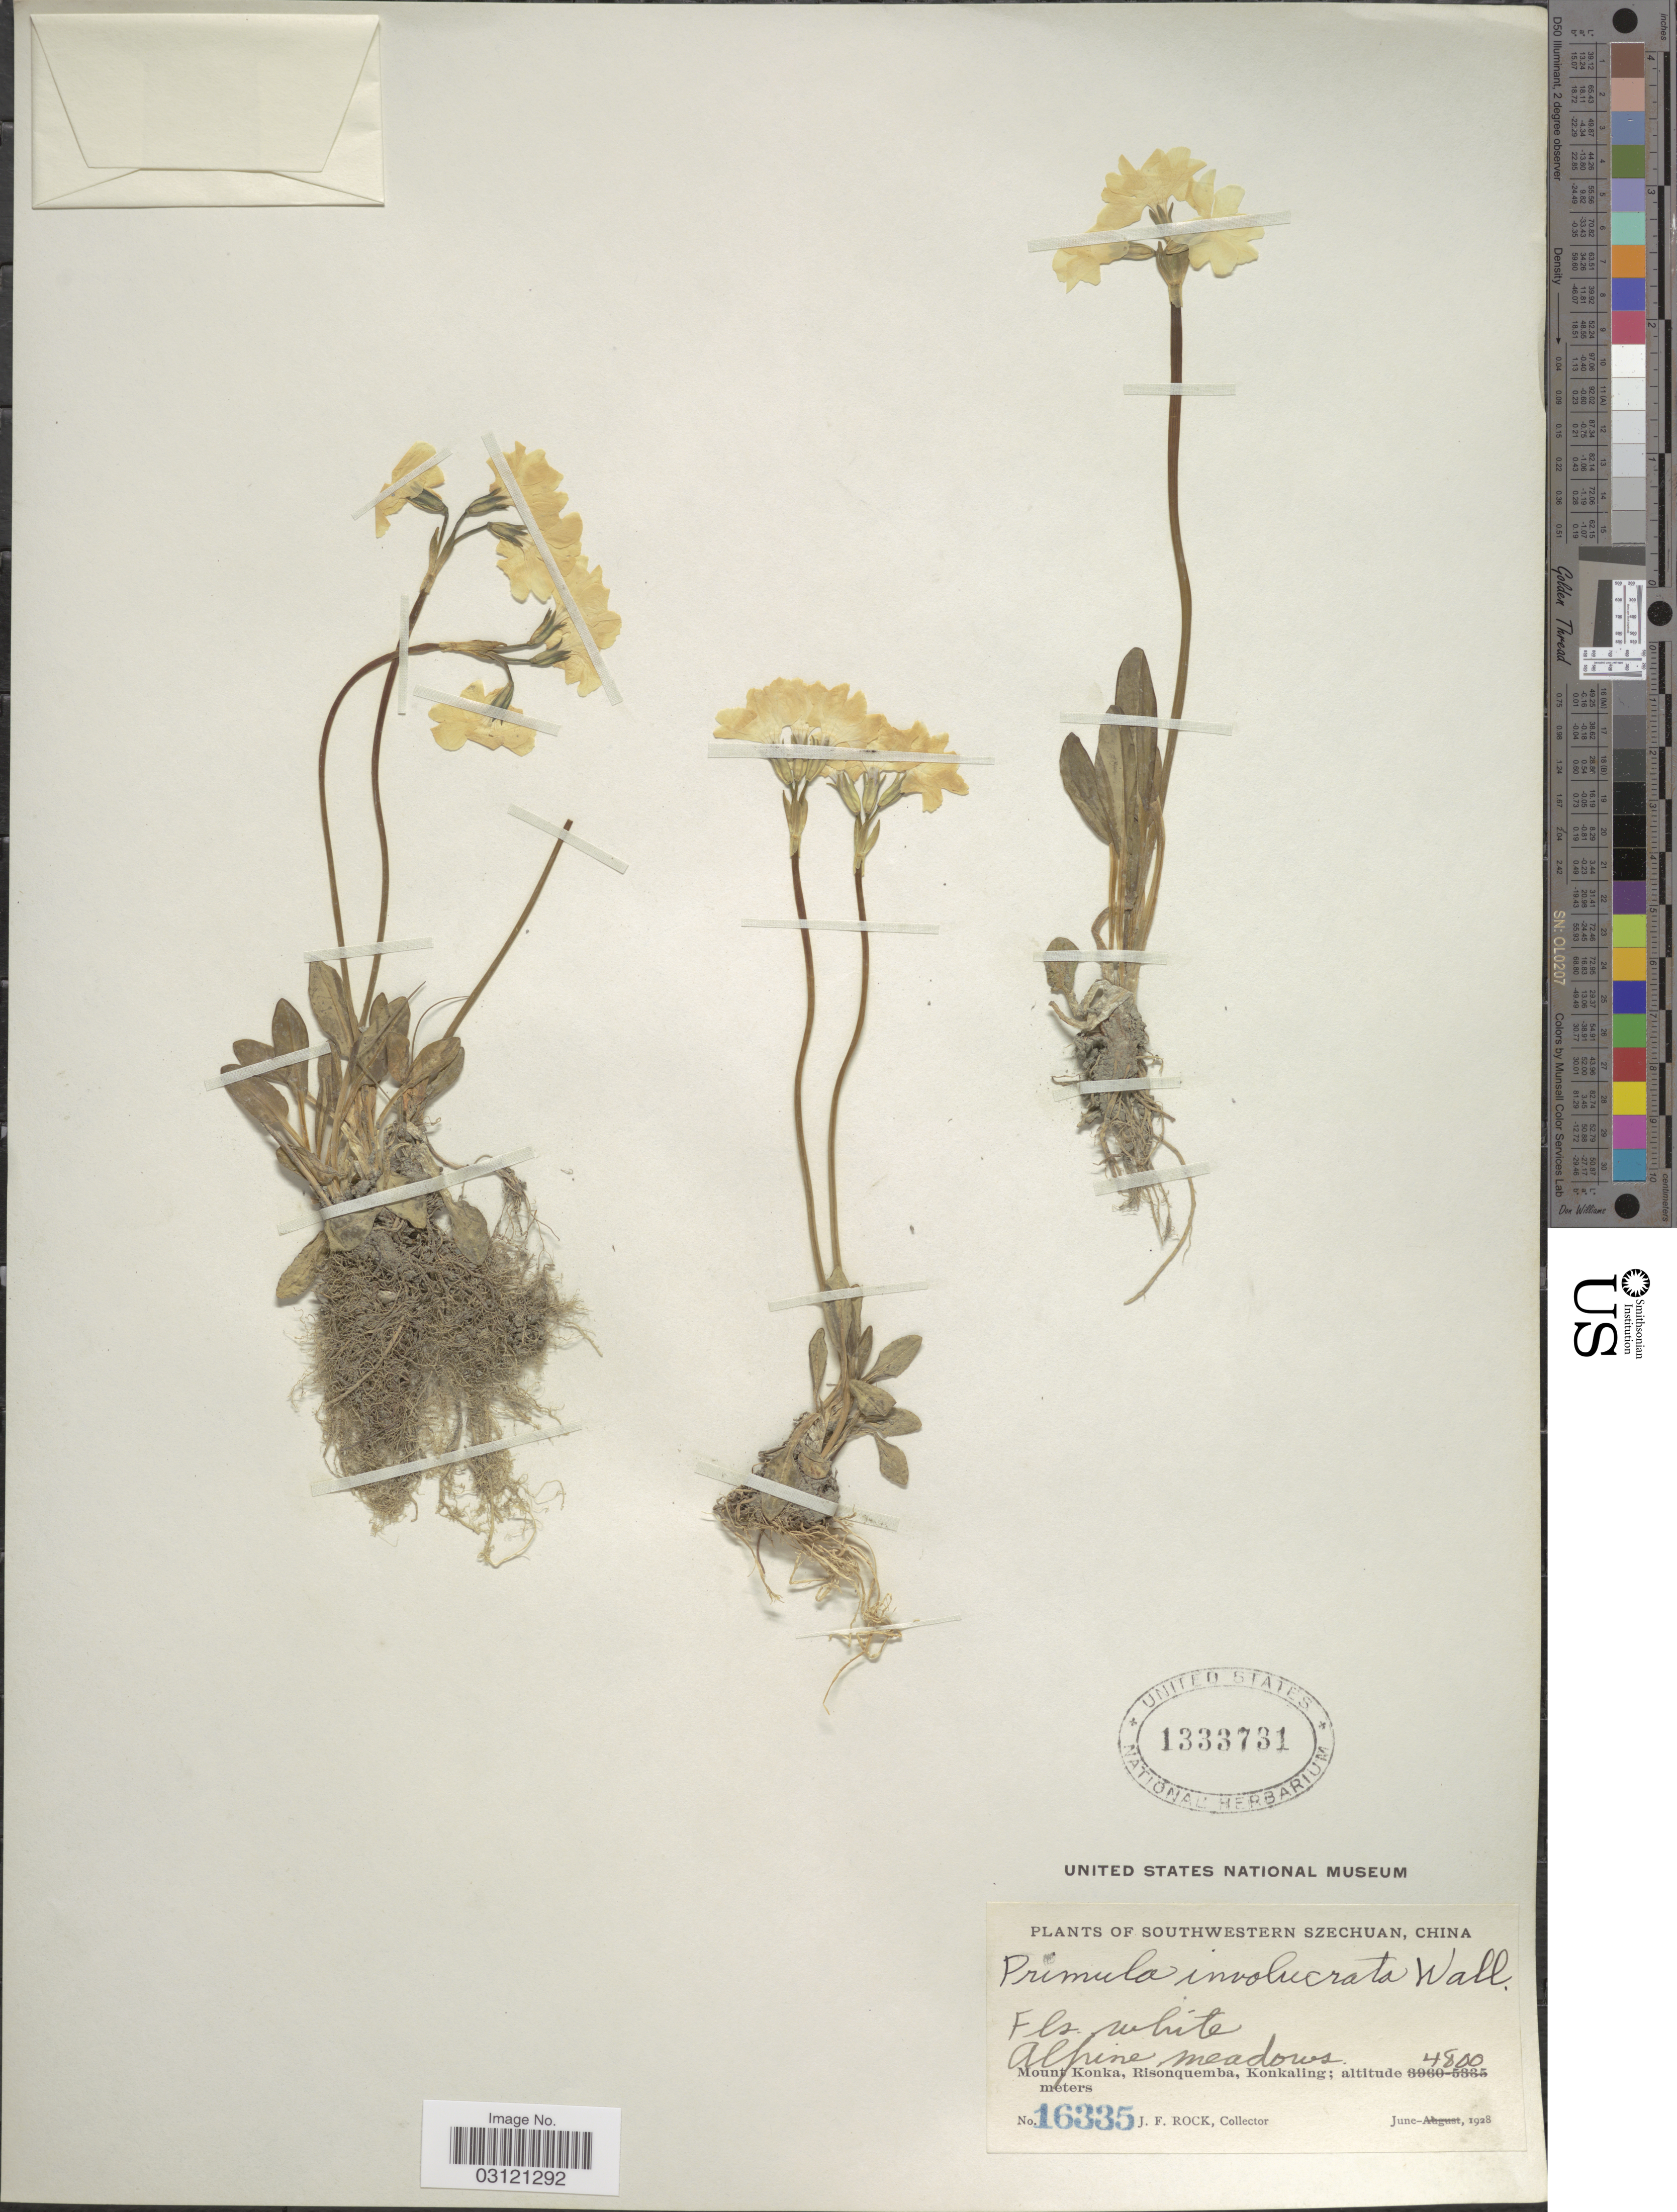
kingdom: Plantae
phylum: Tracheophyta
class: Magnoliopsida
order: Ericales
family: Primulaceae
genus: Primula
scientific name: Primula involucrata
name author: Wall. ex Duby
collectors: J. Rock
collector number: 16335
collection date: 1928-06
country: China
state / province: Sichuan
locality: Southwestern Szechuan, China, Mount Konka, Risonquemba, Konkaling.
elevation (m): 4800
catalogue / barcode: US 1333731